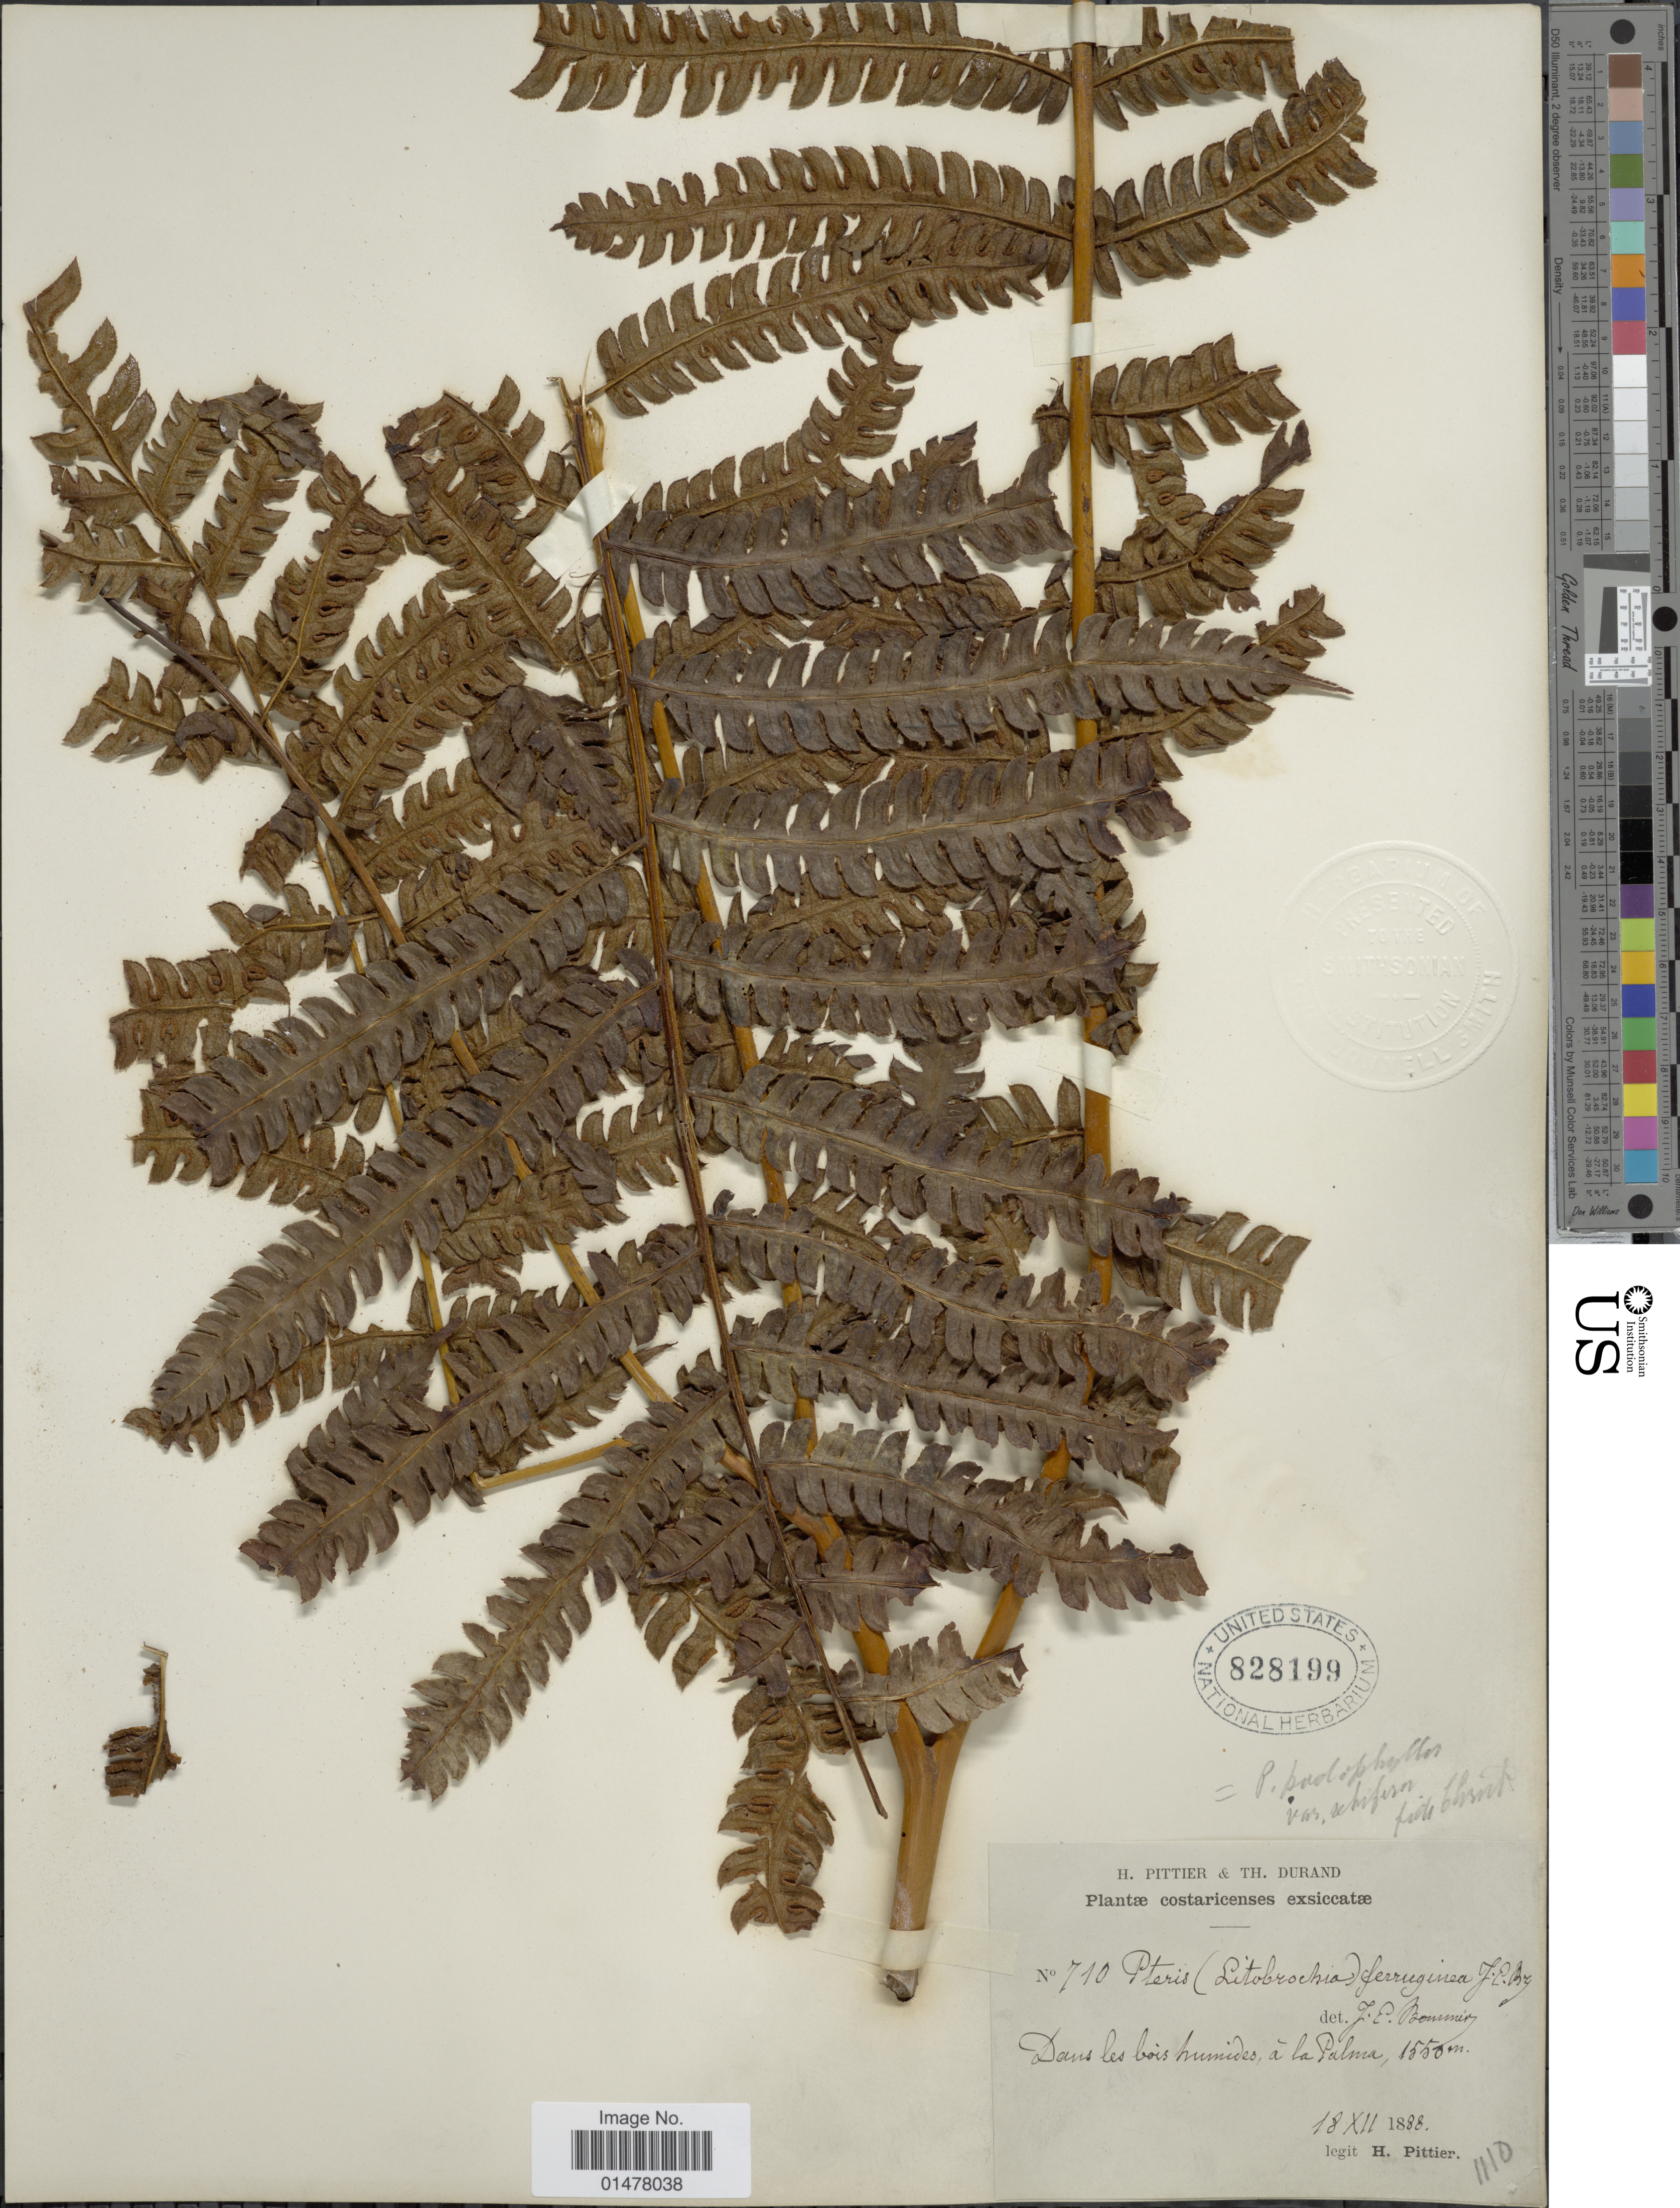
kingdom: Plantae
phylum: Tracheophyta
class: Polypodiopsida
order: Polypodiales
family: Pteridaceae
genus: Pteris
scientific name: Pteris podophylla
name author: Sw.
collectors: H. F. Pittier & T. Durand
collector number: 710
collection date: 1888-12-18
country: Costa Rica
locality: Dans les bois humides a la Palma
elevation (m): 1550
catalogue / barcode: US 828199